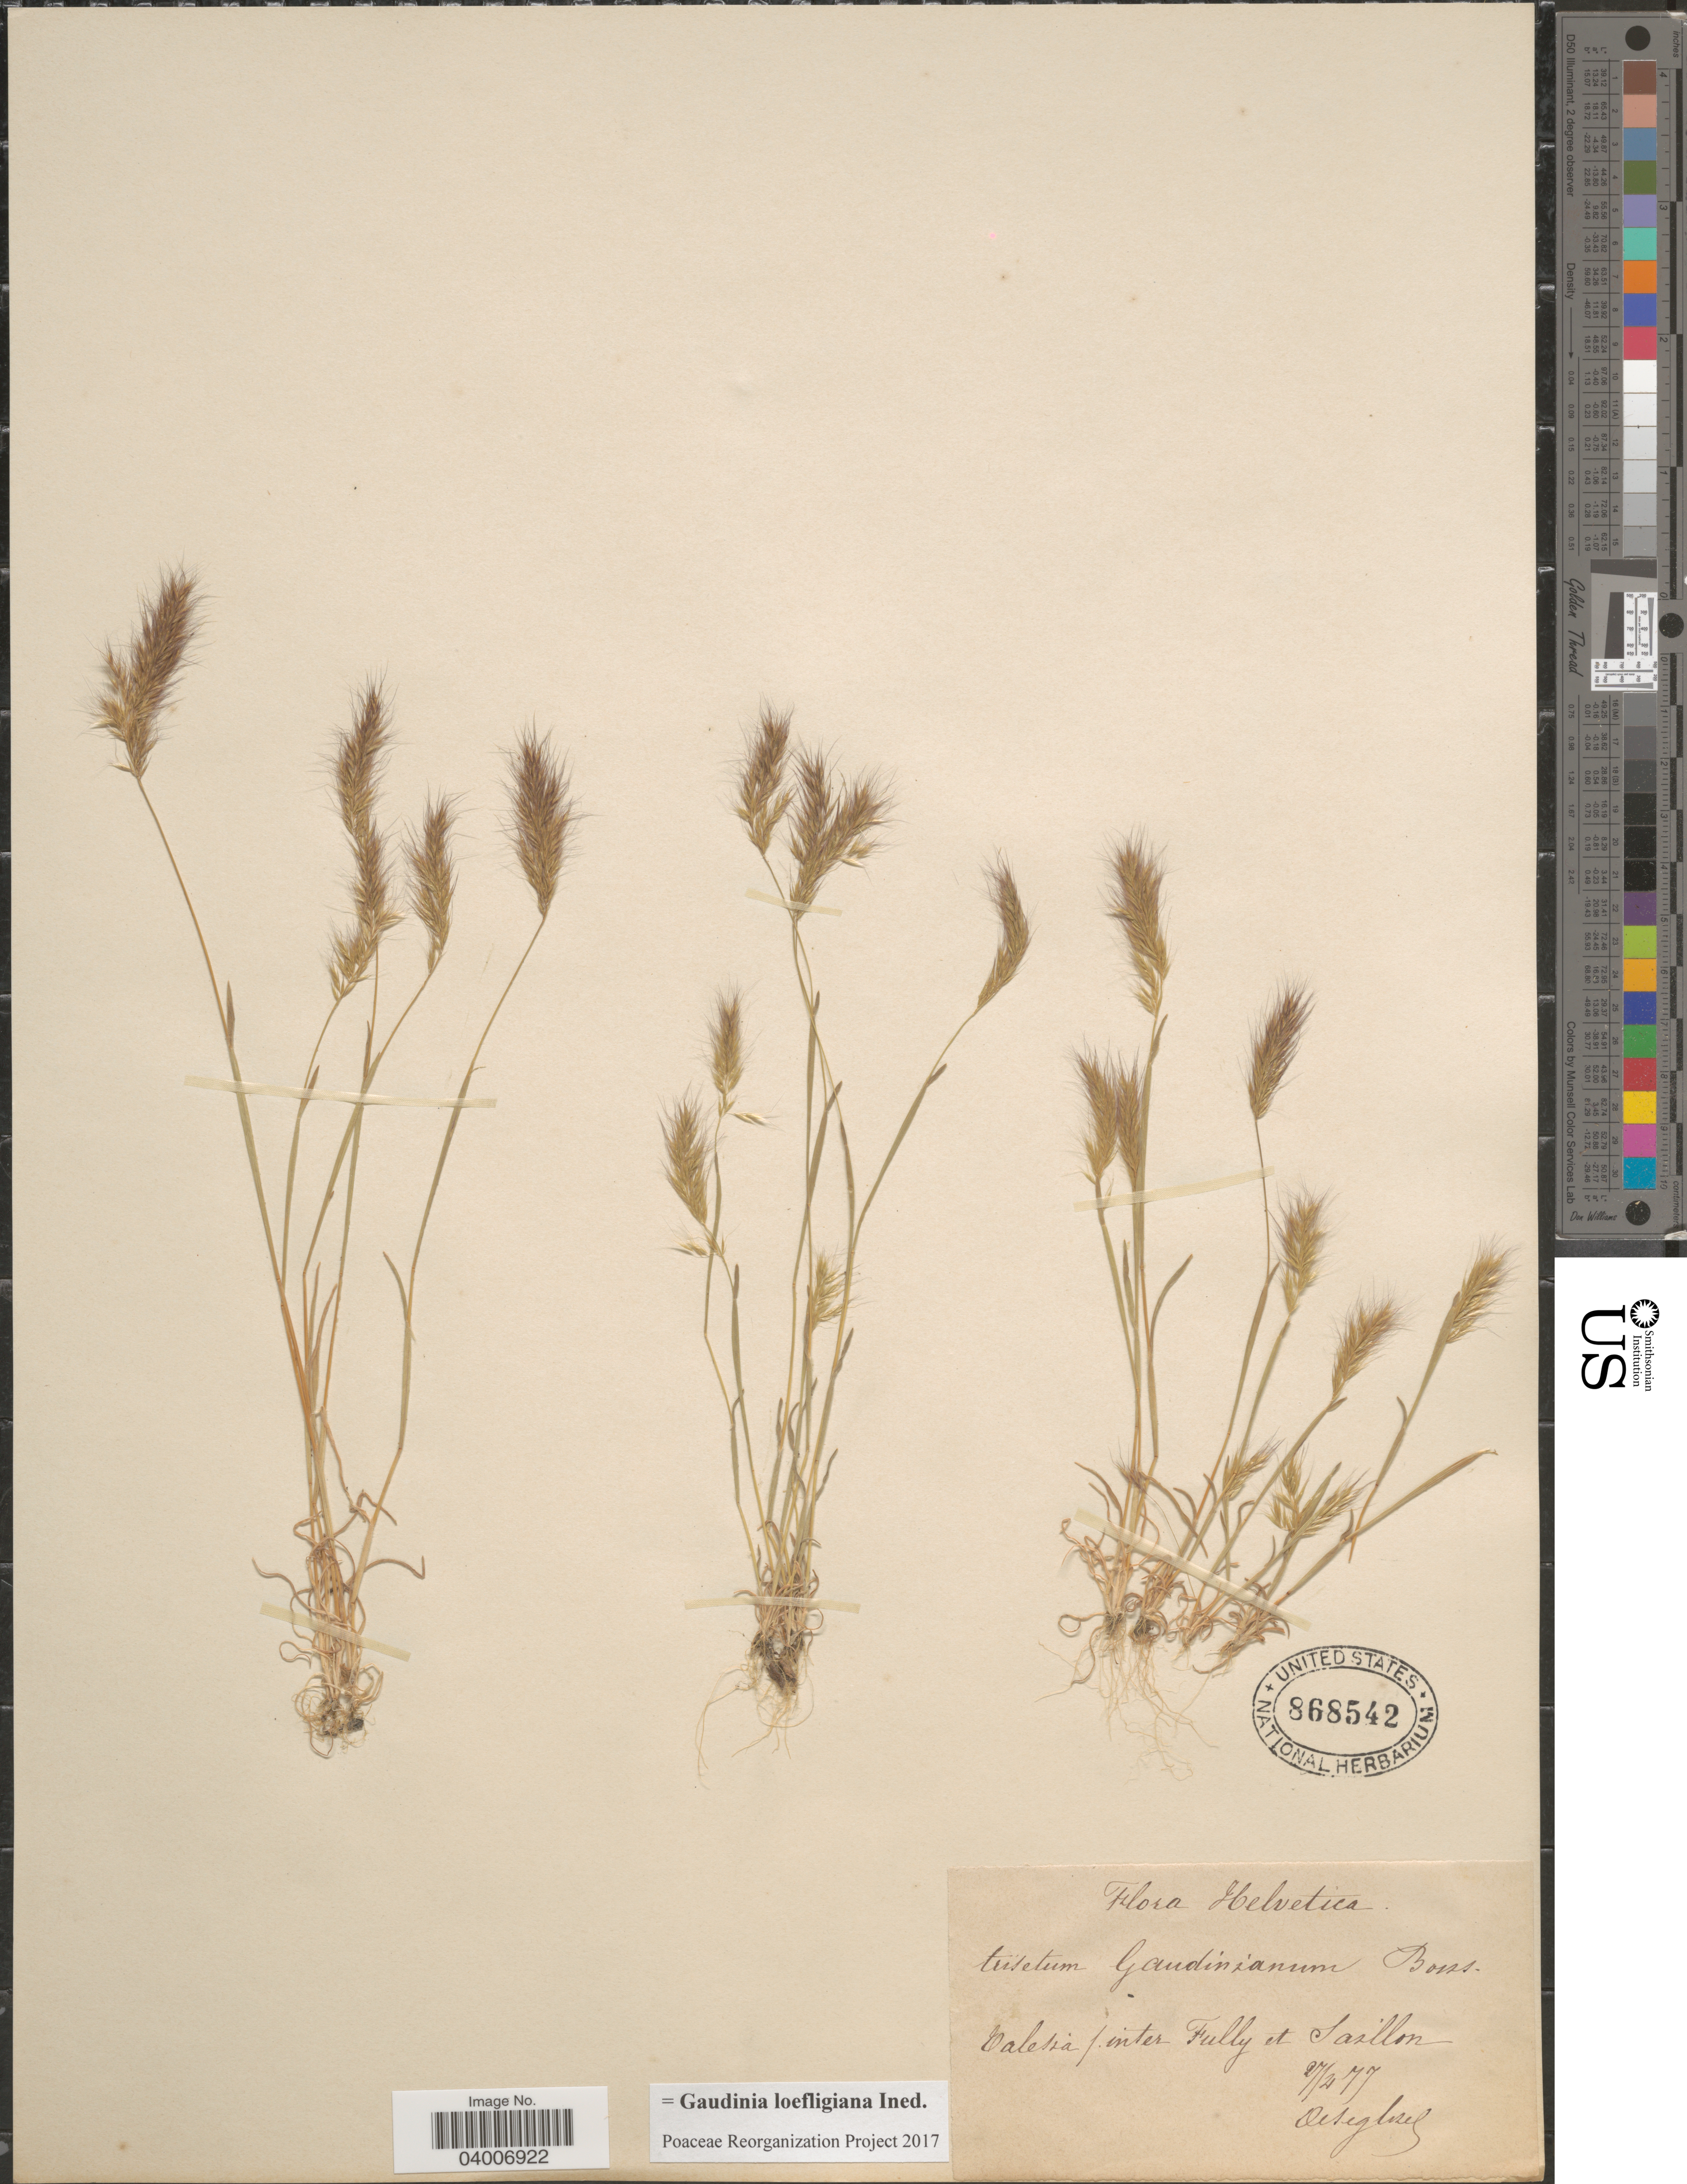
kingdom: Plantae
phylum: Tracheophyta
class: Liliopsida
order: Poales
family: Poaceae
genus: Gaudinia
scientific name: Gaudinia loefligiana ined.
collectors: A. Deseglise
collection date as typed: Transcribed d/m/y: 27/2/77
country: Switzerland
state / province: Valais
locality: Helvetica. Valesia f. inter Fully et Saillon.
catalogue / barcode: US 868542